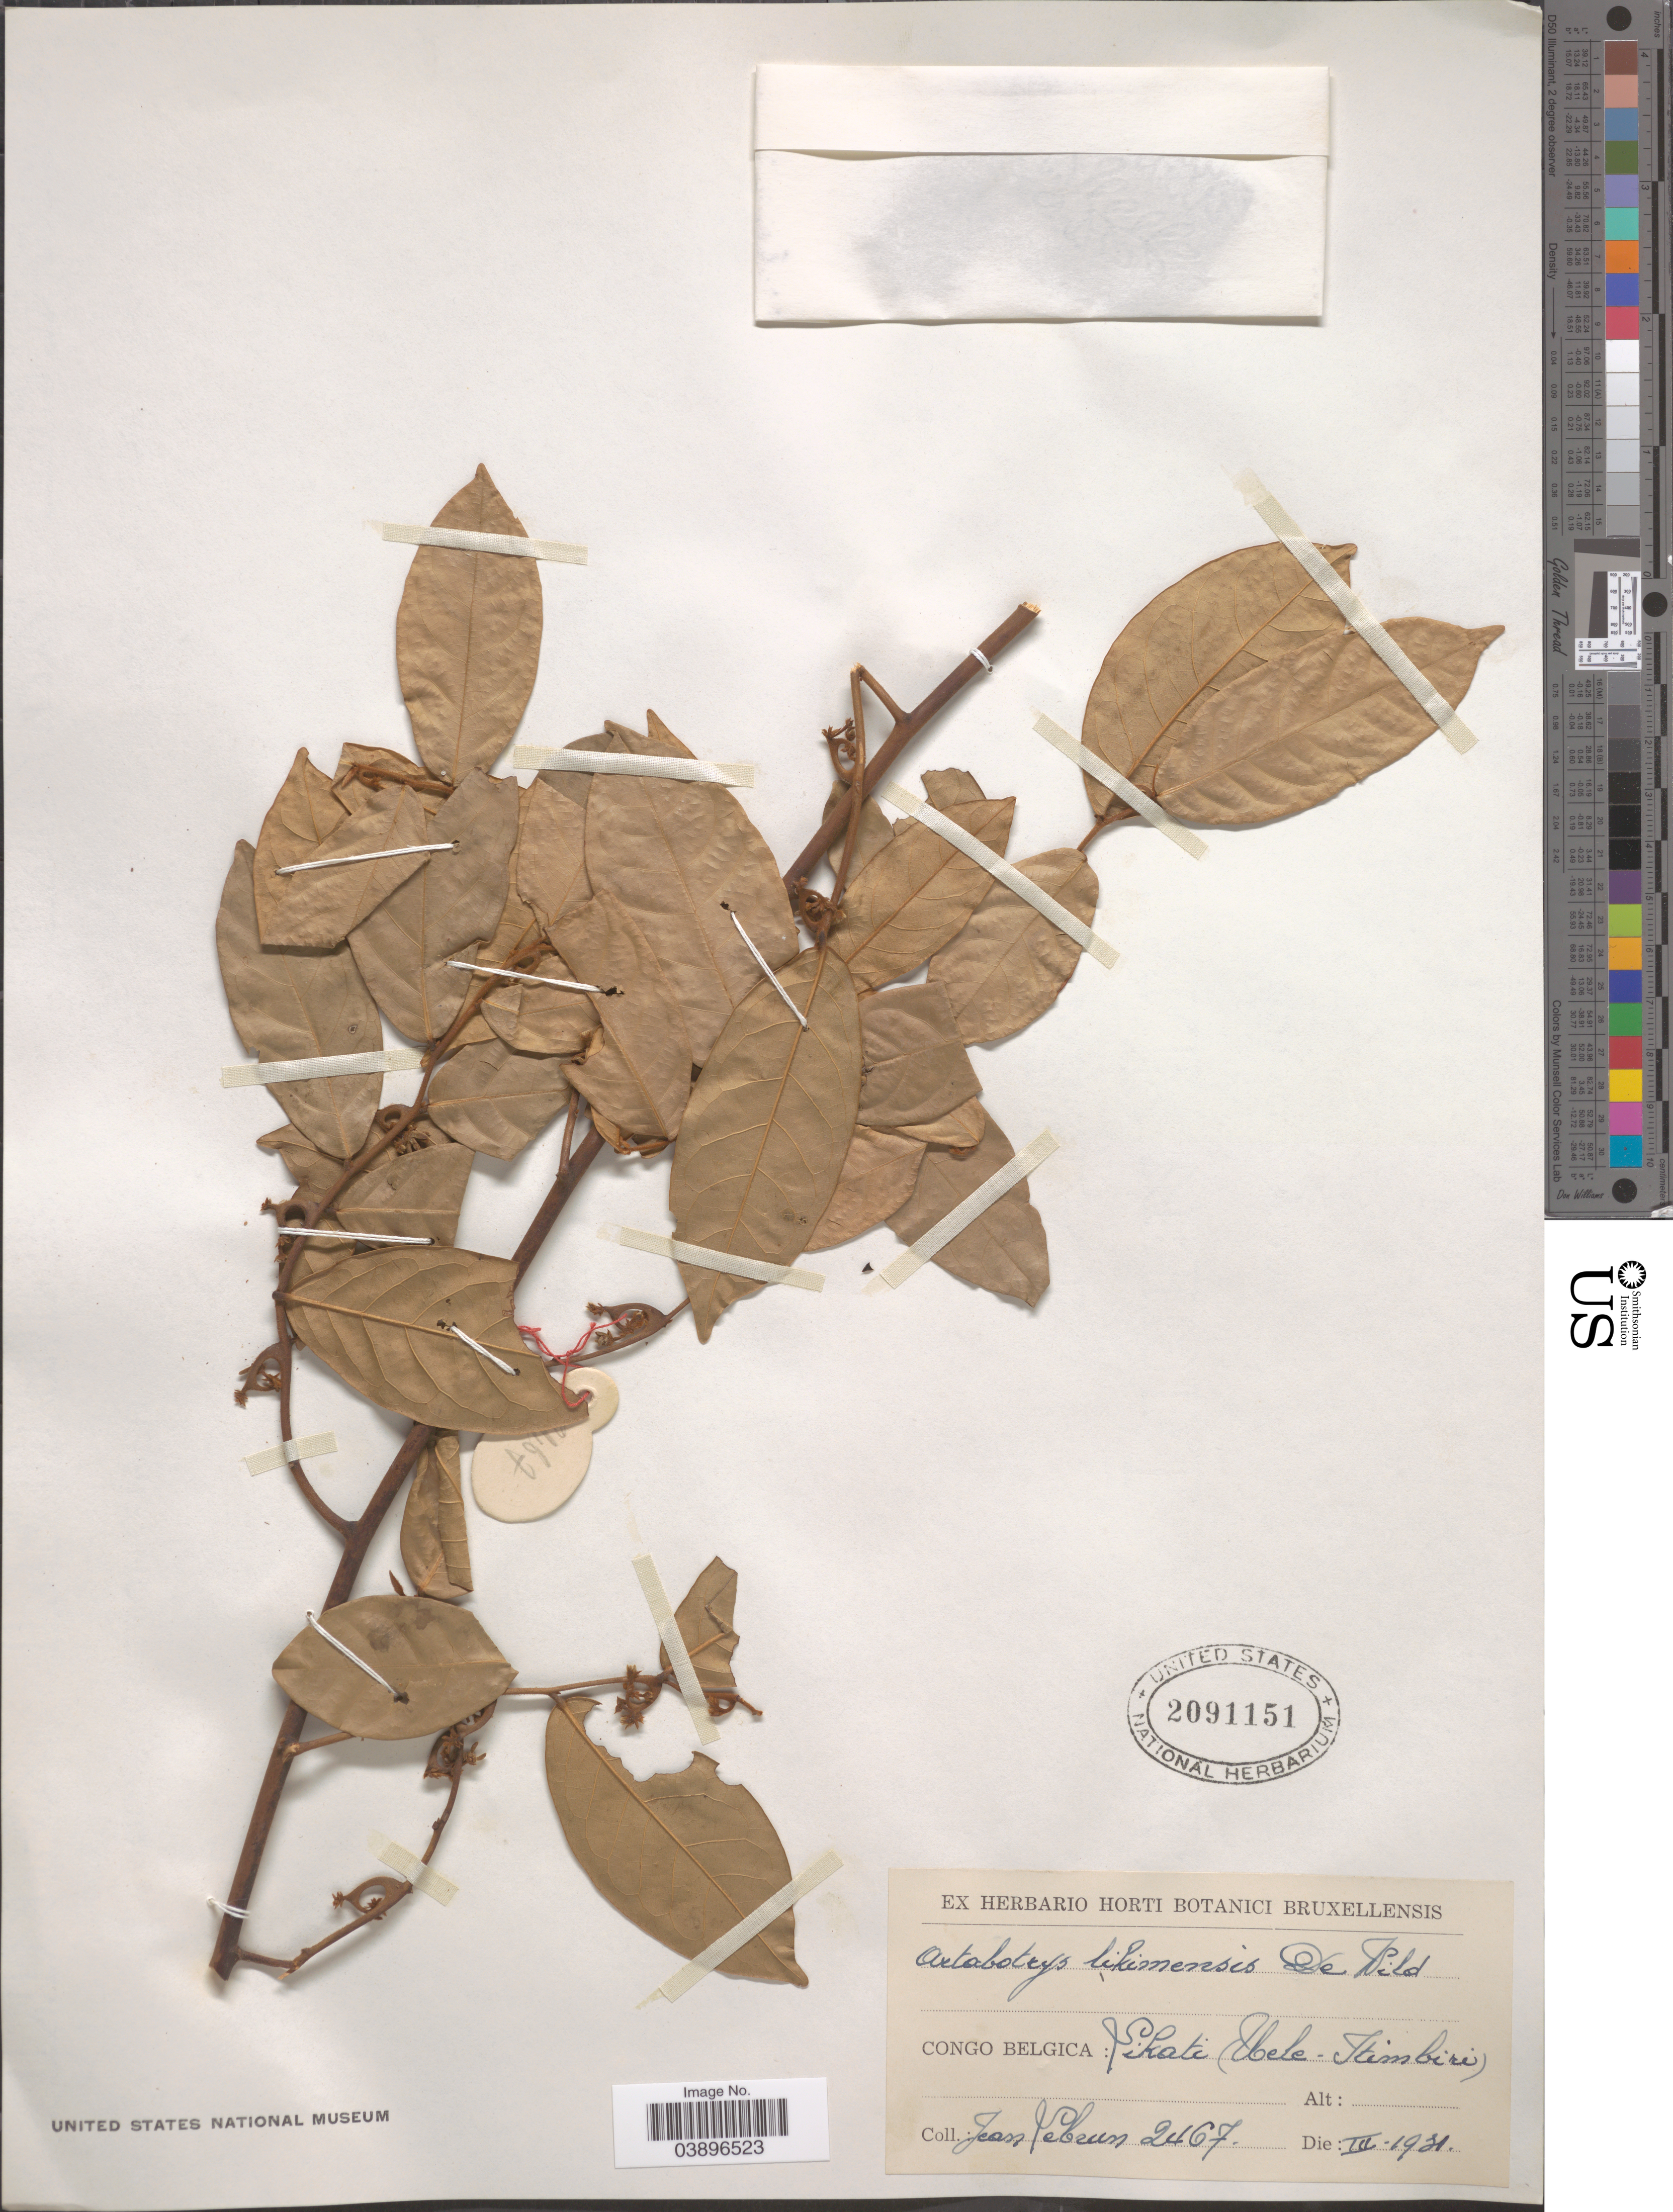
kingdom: Plantae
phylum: Tracheophyta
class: Magnoliopsida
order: Magnoliales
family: Annonaceae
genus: Artabotrys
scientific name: Artabotrys likimensis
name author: De Wild.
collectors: J. A. Lebrun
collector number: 2467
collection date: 1931-03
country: Congo, Democratic Republic of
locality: Congo Belgica: Sikati (Uele - Itimbiri).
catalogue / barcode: US 2091151